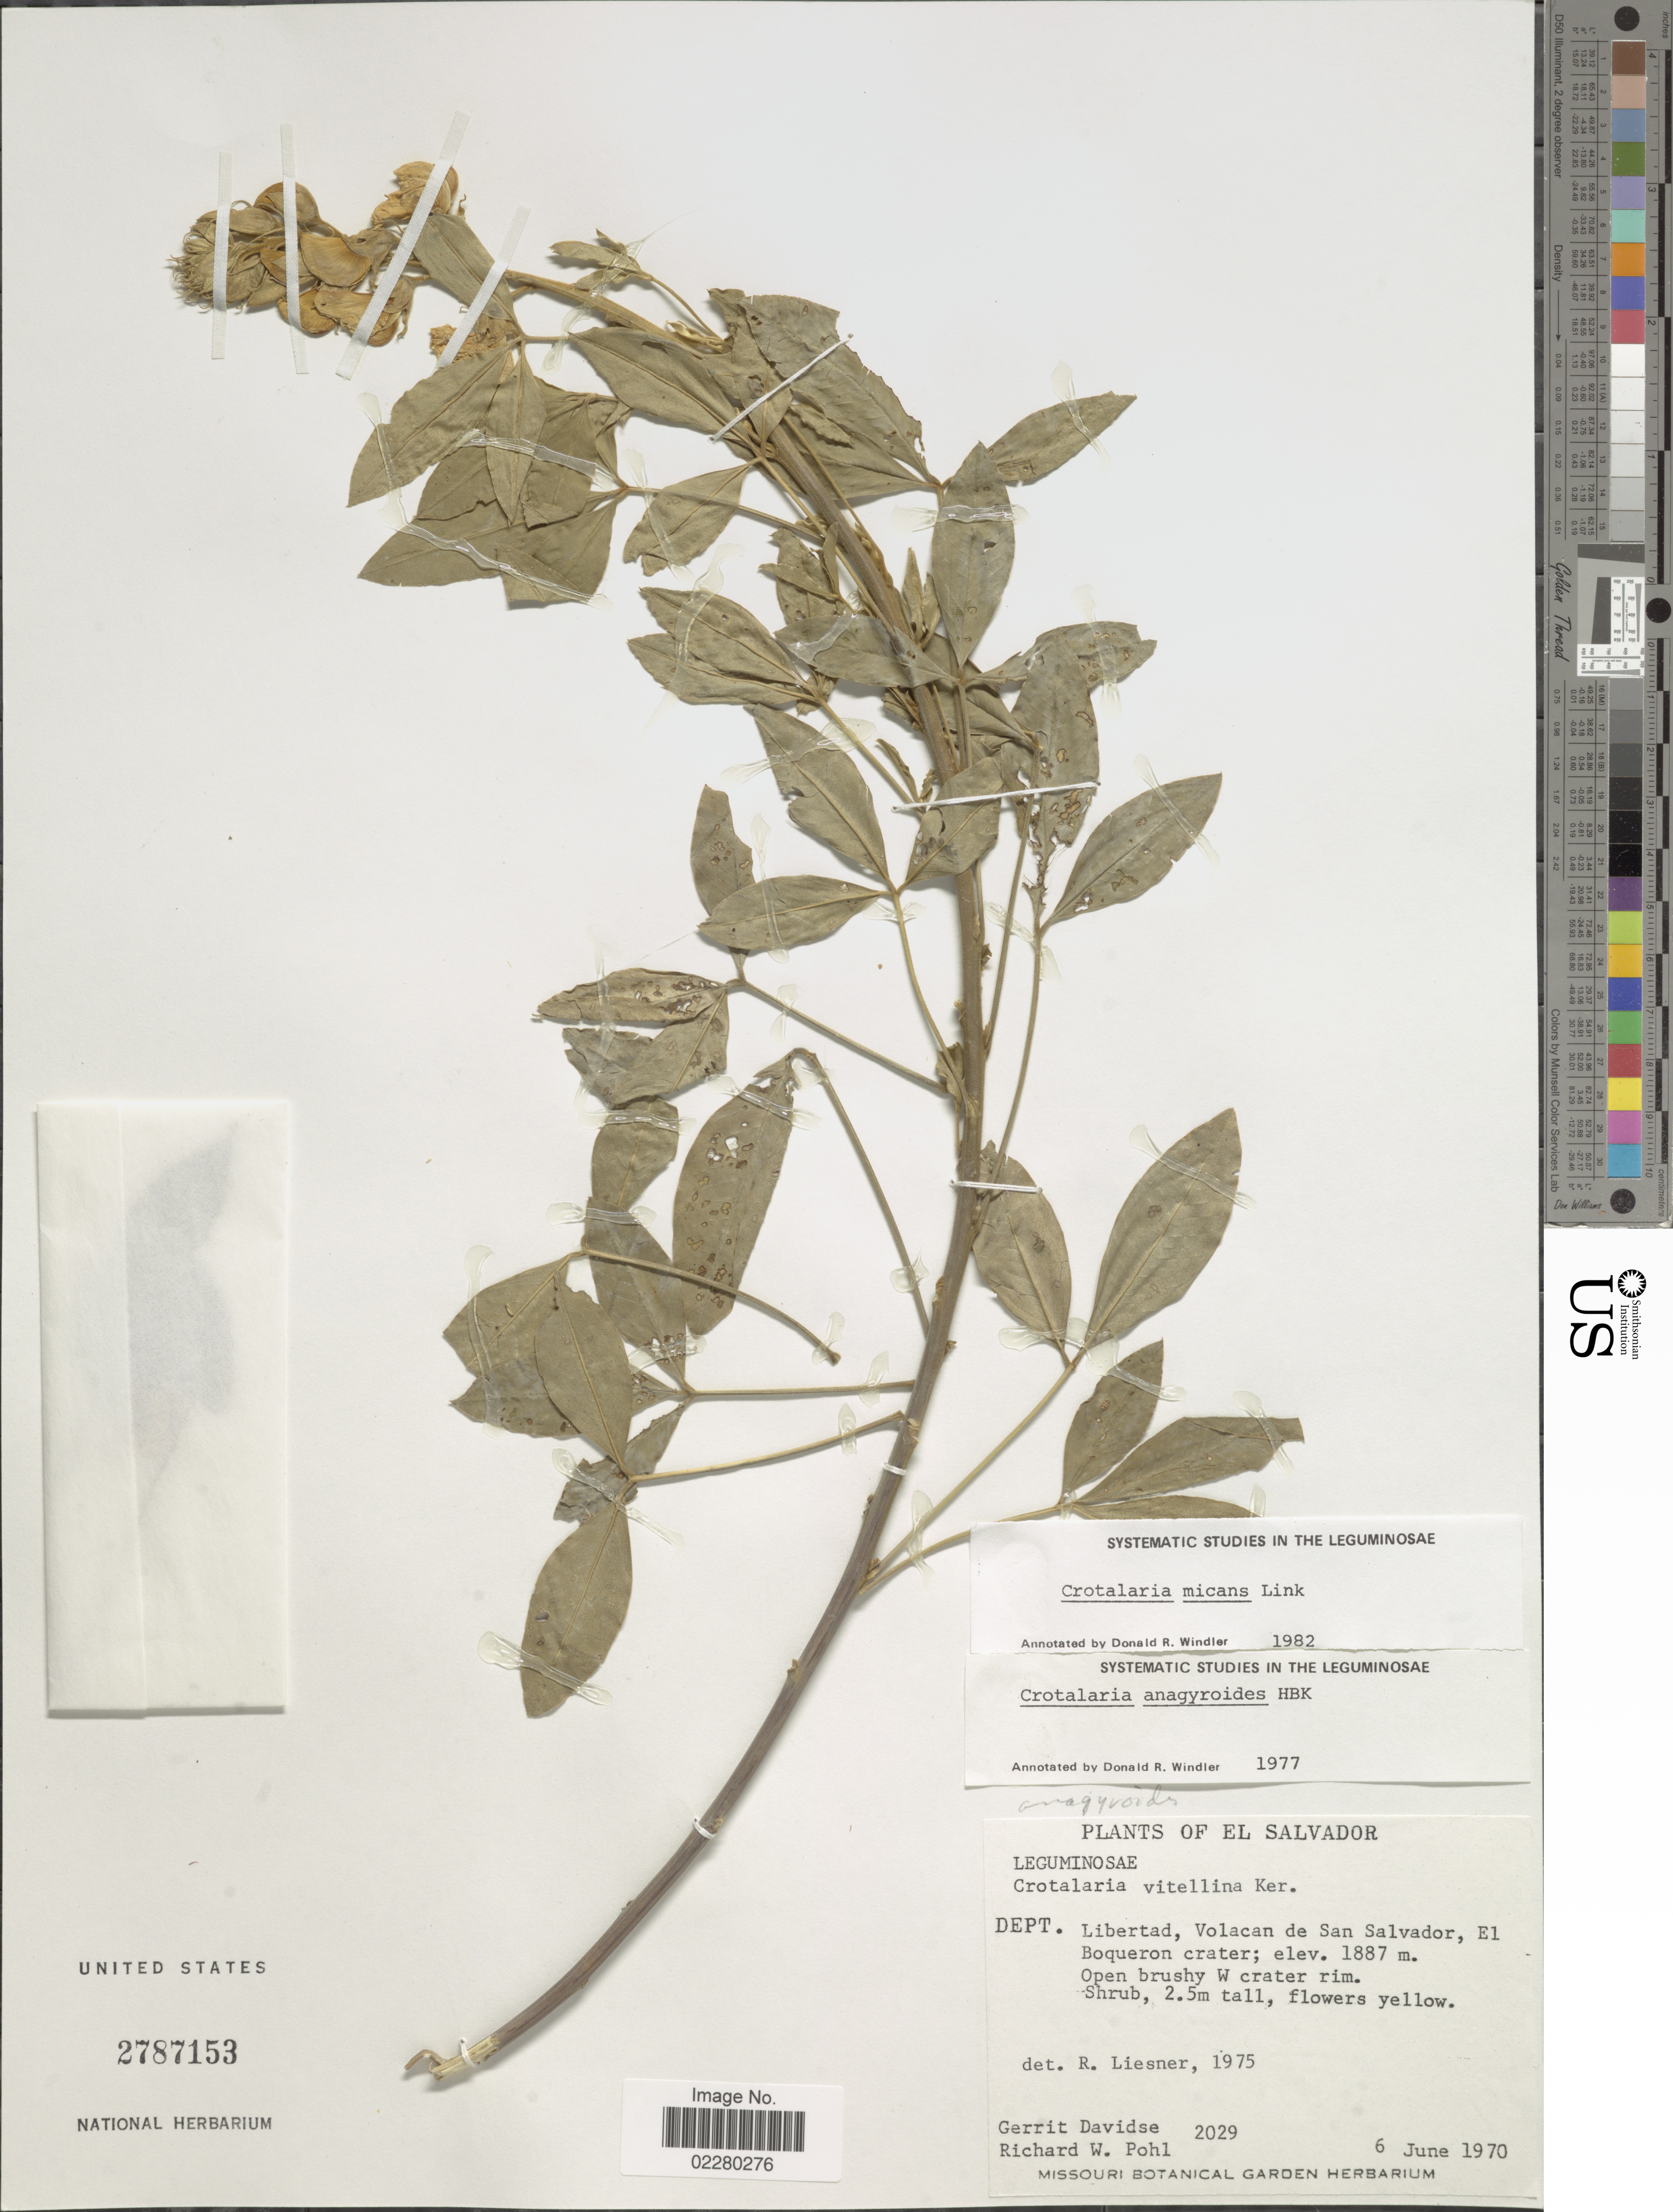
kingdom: Plantae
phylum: Tracheophyta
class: Magnoliopsida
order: Fabales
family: Fabaceae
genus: Crotalaria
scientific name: Crotalaria micans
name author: Link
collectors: G. Davidse & R. W. Pohl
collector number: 2029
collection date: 1970-06-06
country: El Salvador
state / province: La Libertad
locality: Dept. Libertad, Volacan de San Salvador, El Boqueron crater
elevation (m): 1887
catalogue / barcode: US 2787153